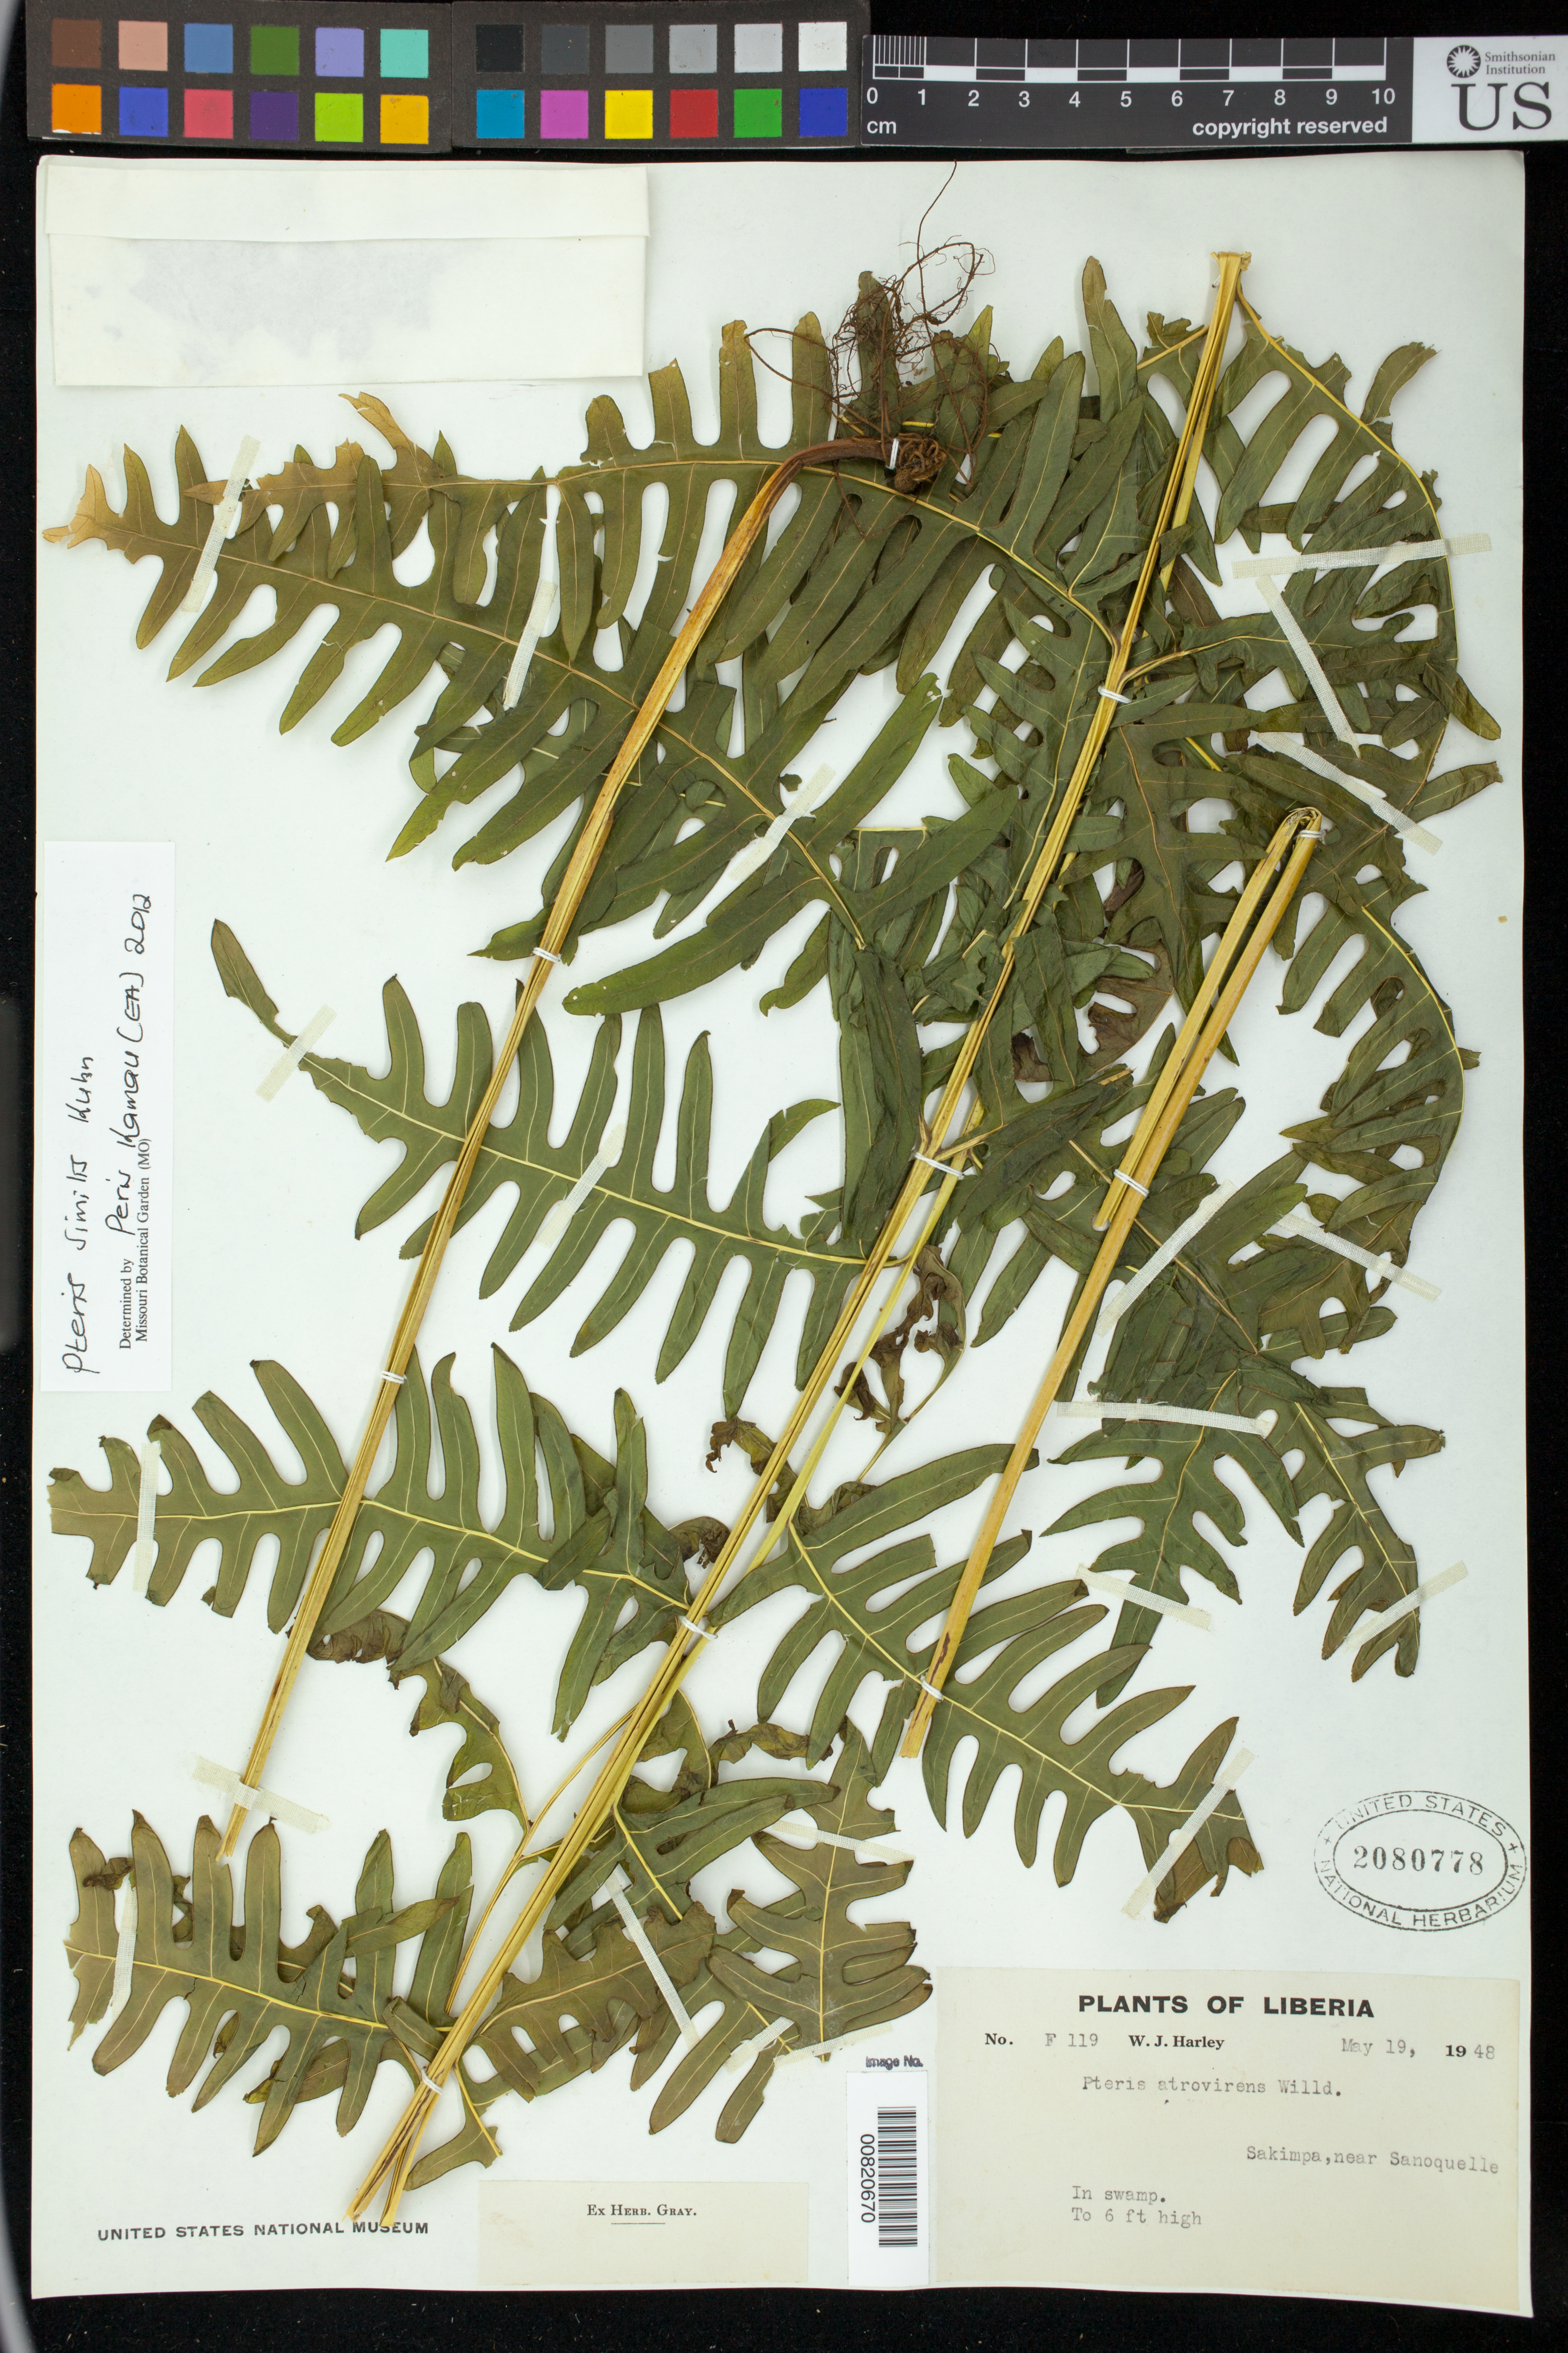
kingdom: Plantae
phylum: Tracheophyta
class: Polypodiopsida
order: Polypodiales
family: Pteridaceae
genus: Pteris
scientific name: Pteris atrovirens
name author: Willd.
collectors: W. Harley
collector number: F 119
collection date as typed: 19 May 1948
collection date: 1948-05-19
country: Liberia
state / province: Nimba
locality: near Sanokwele, Sakimpa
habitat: swamp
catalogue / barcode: US 2080778